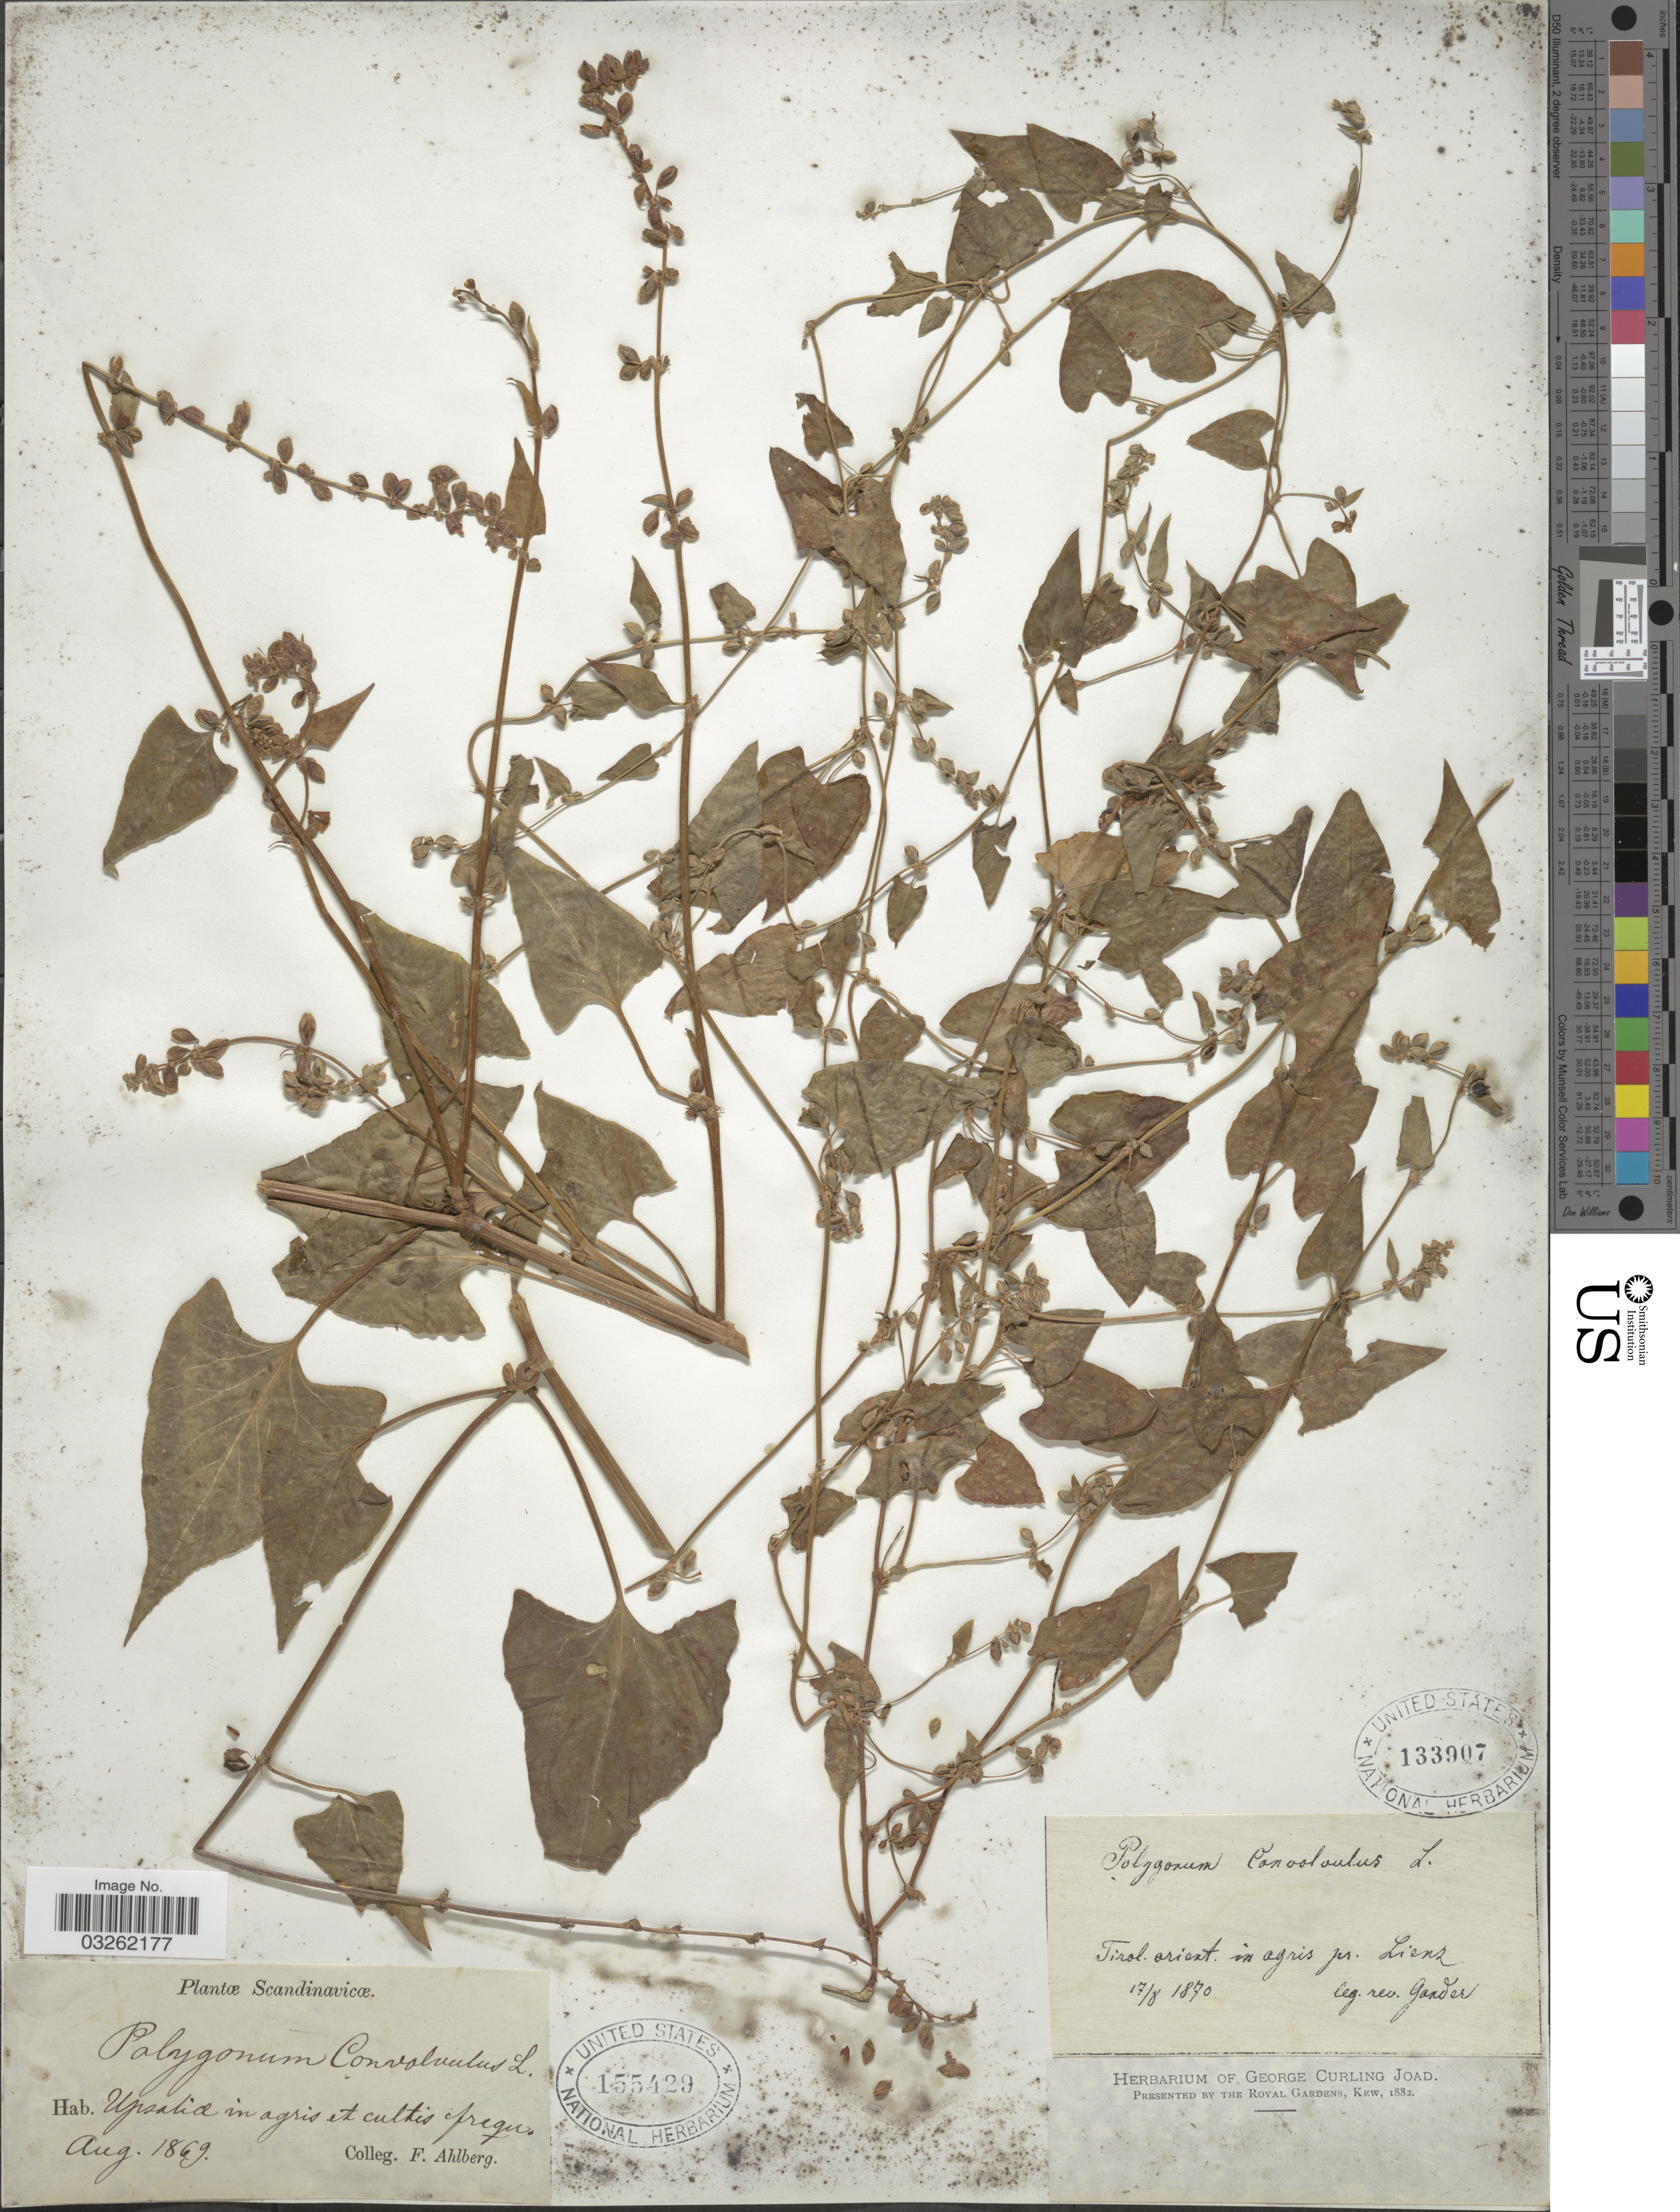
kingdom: Plantae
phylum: Tracheophyta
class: Magnoliopsida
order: Caryophyllales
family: Polygonaceae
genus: Fallopia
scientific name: Fallopia convolvulus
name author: (L.) Á. Löve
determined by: Strong, M. T., (US), Smithsonian Institution - National Museum of Natural History (UNITED STATES)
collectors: F. Ahlberg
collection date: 1869-08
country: Sweden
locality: Scandinavicæ. Upsalia.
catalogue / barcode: US 155429